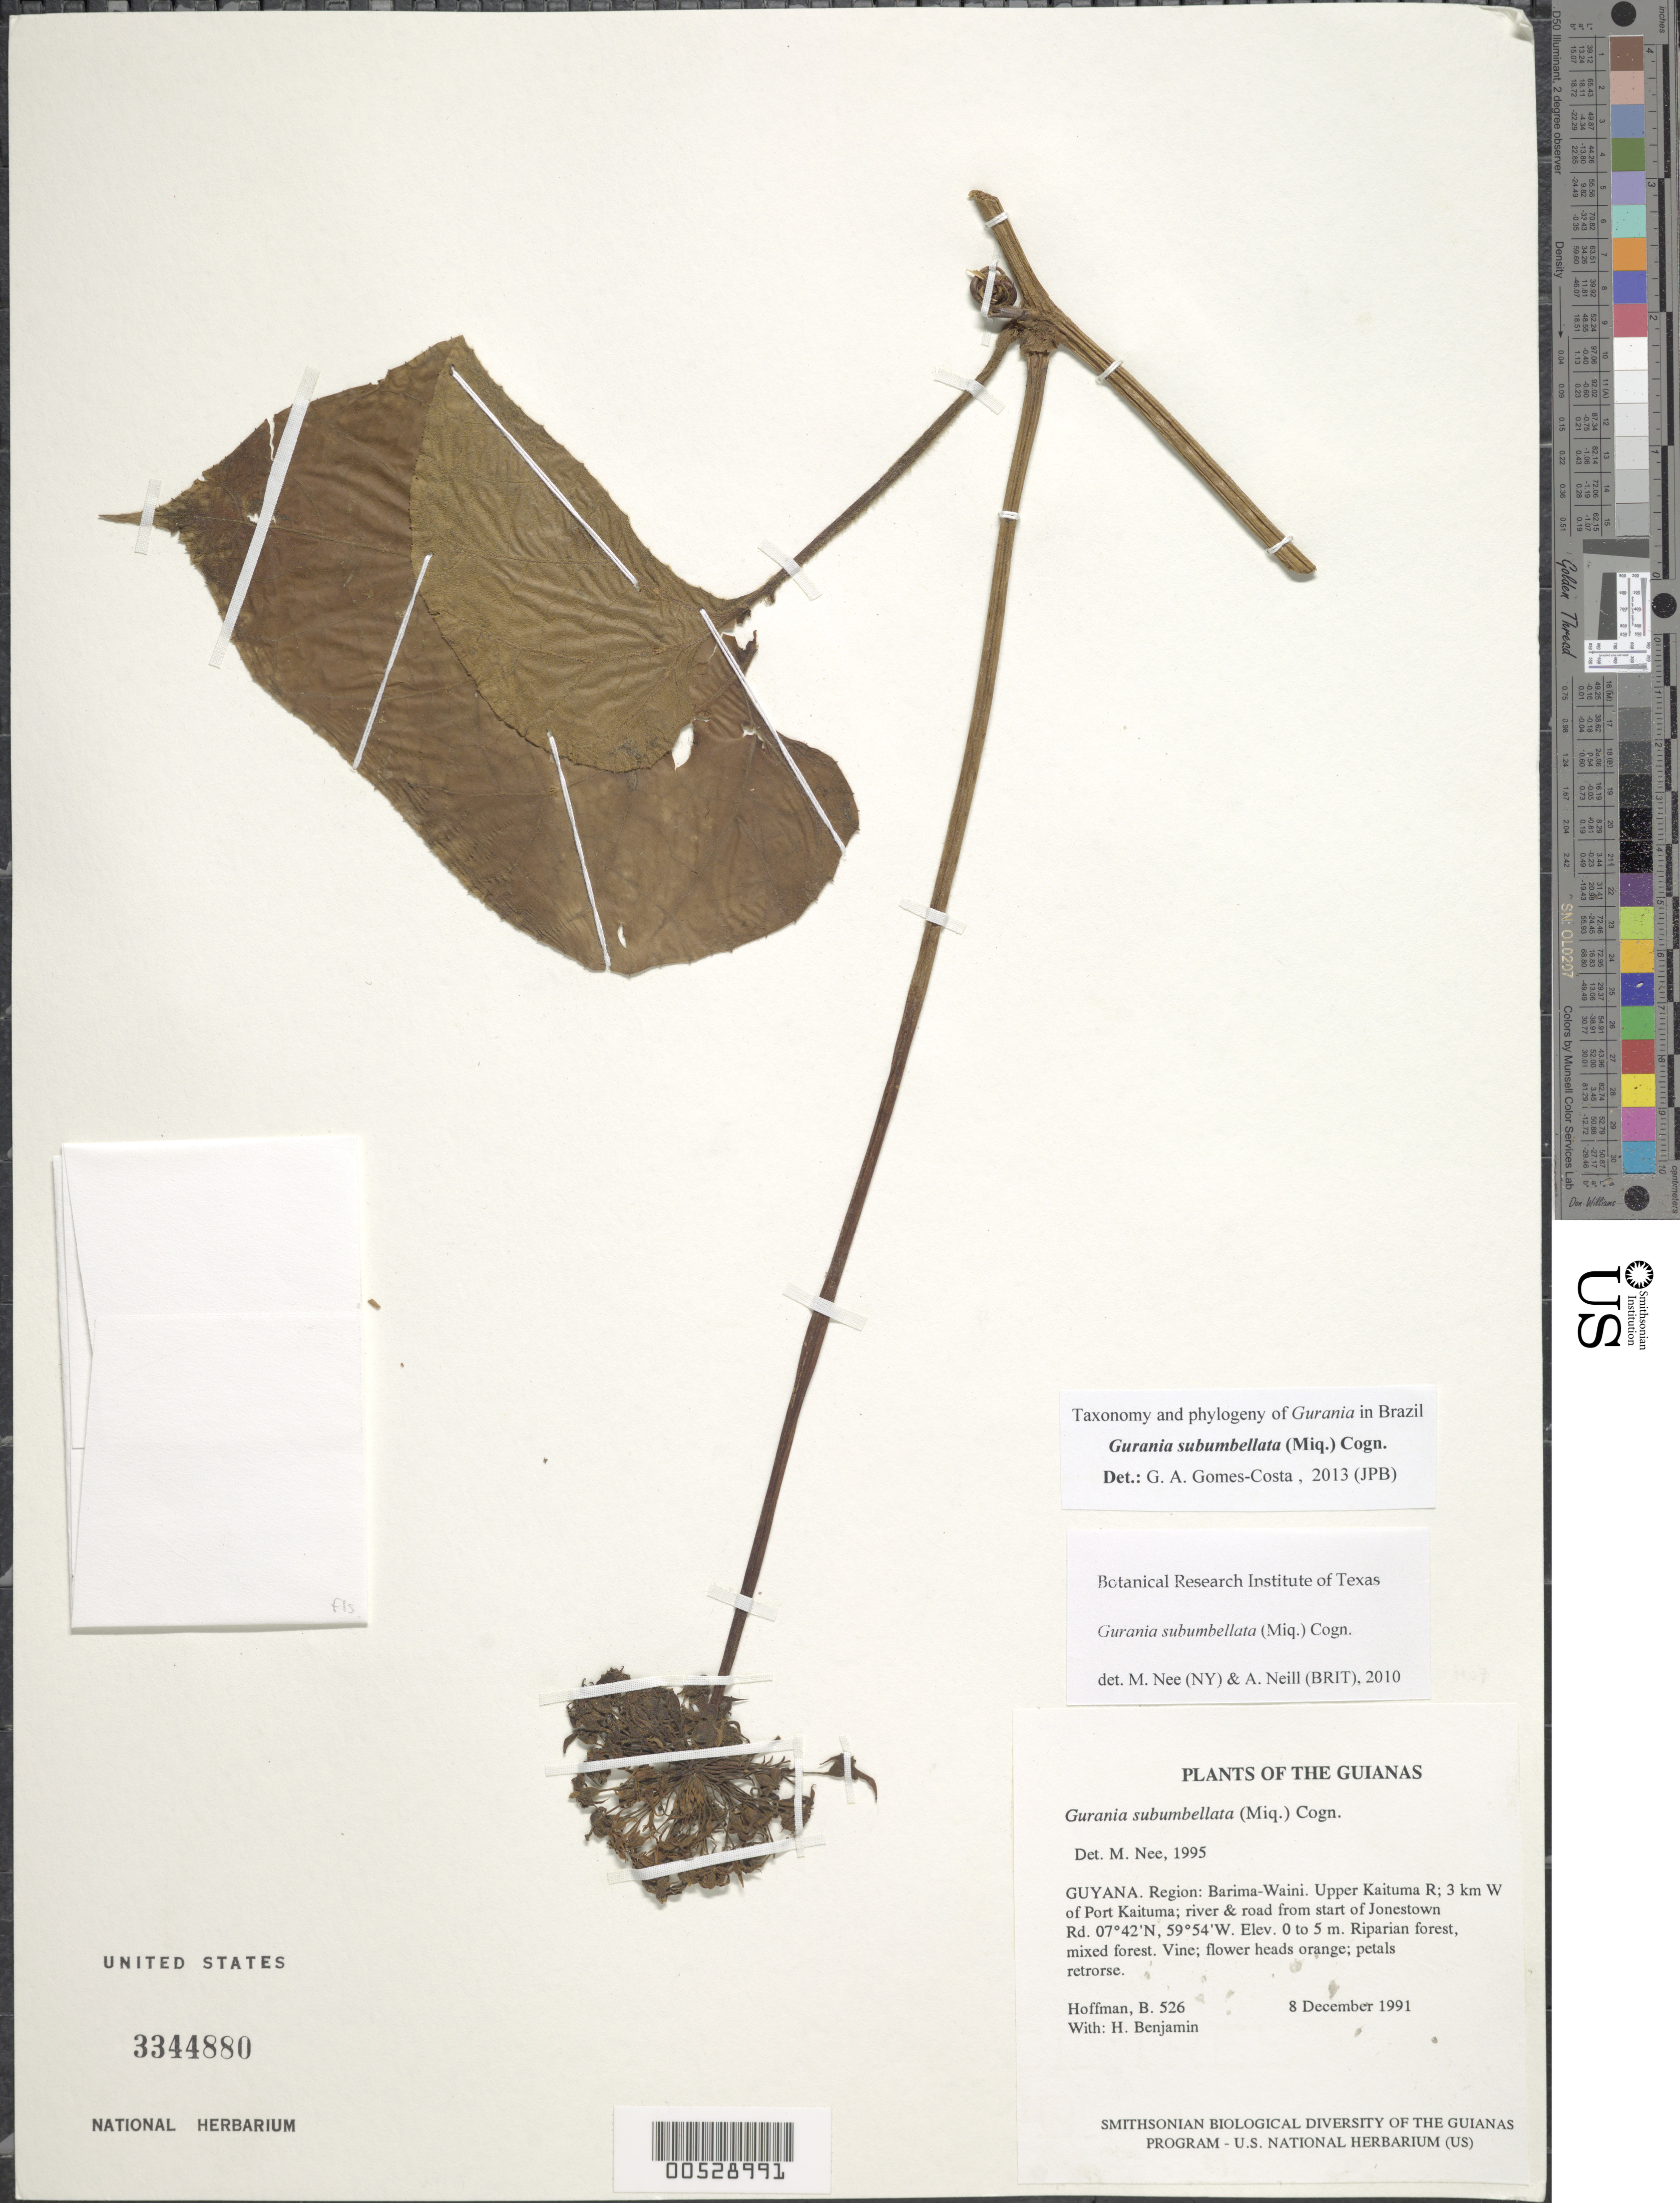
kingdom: Plantae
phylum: Tracheophyta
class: Magnoliopsida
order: Cucurbitales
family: Cucurbitaceae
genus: Gurania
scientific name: Gurania subumbellata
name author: (Miq.) Cogn.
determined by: Gomes-Costa, G. A.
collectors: B. Hoffman & H. Benjamin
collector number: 526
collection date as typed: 8 December 1991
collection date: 1991-12-08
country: Guyana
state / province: Barima-Waini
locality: Upper Kaituma River; 3 km W of Port Kaituma; river & road from start of Jonestown Road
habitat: Riparian forest, mixed forest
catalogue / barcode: US 3344880